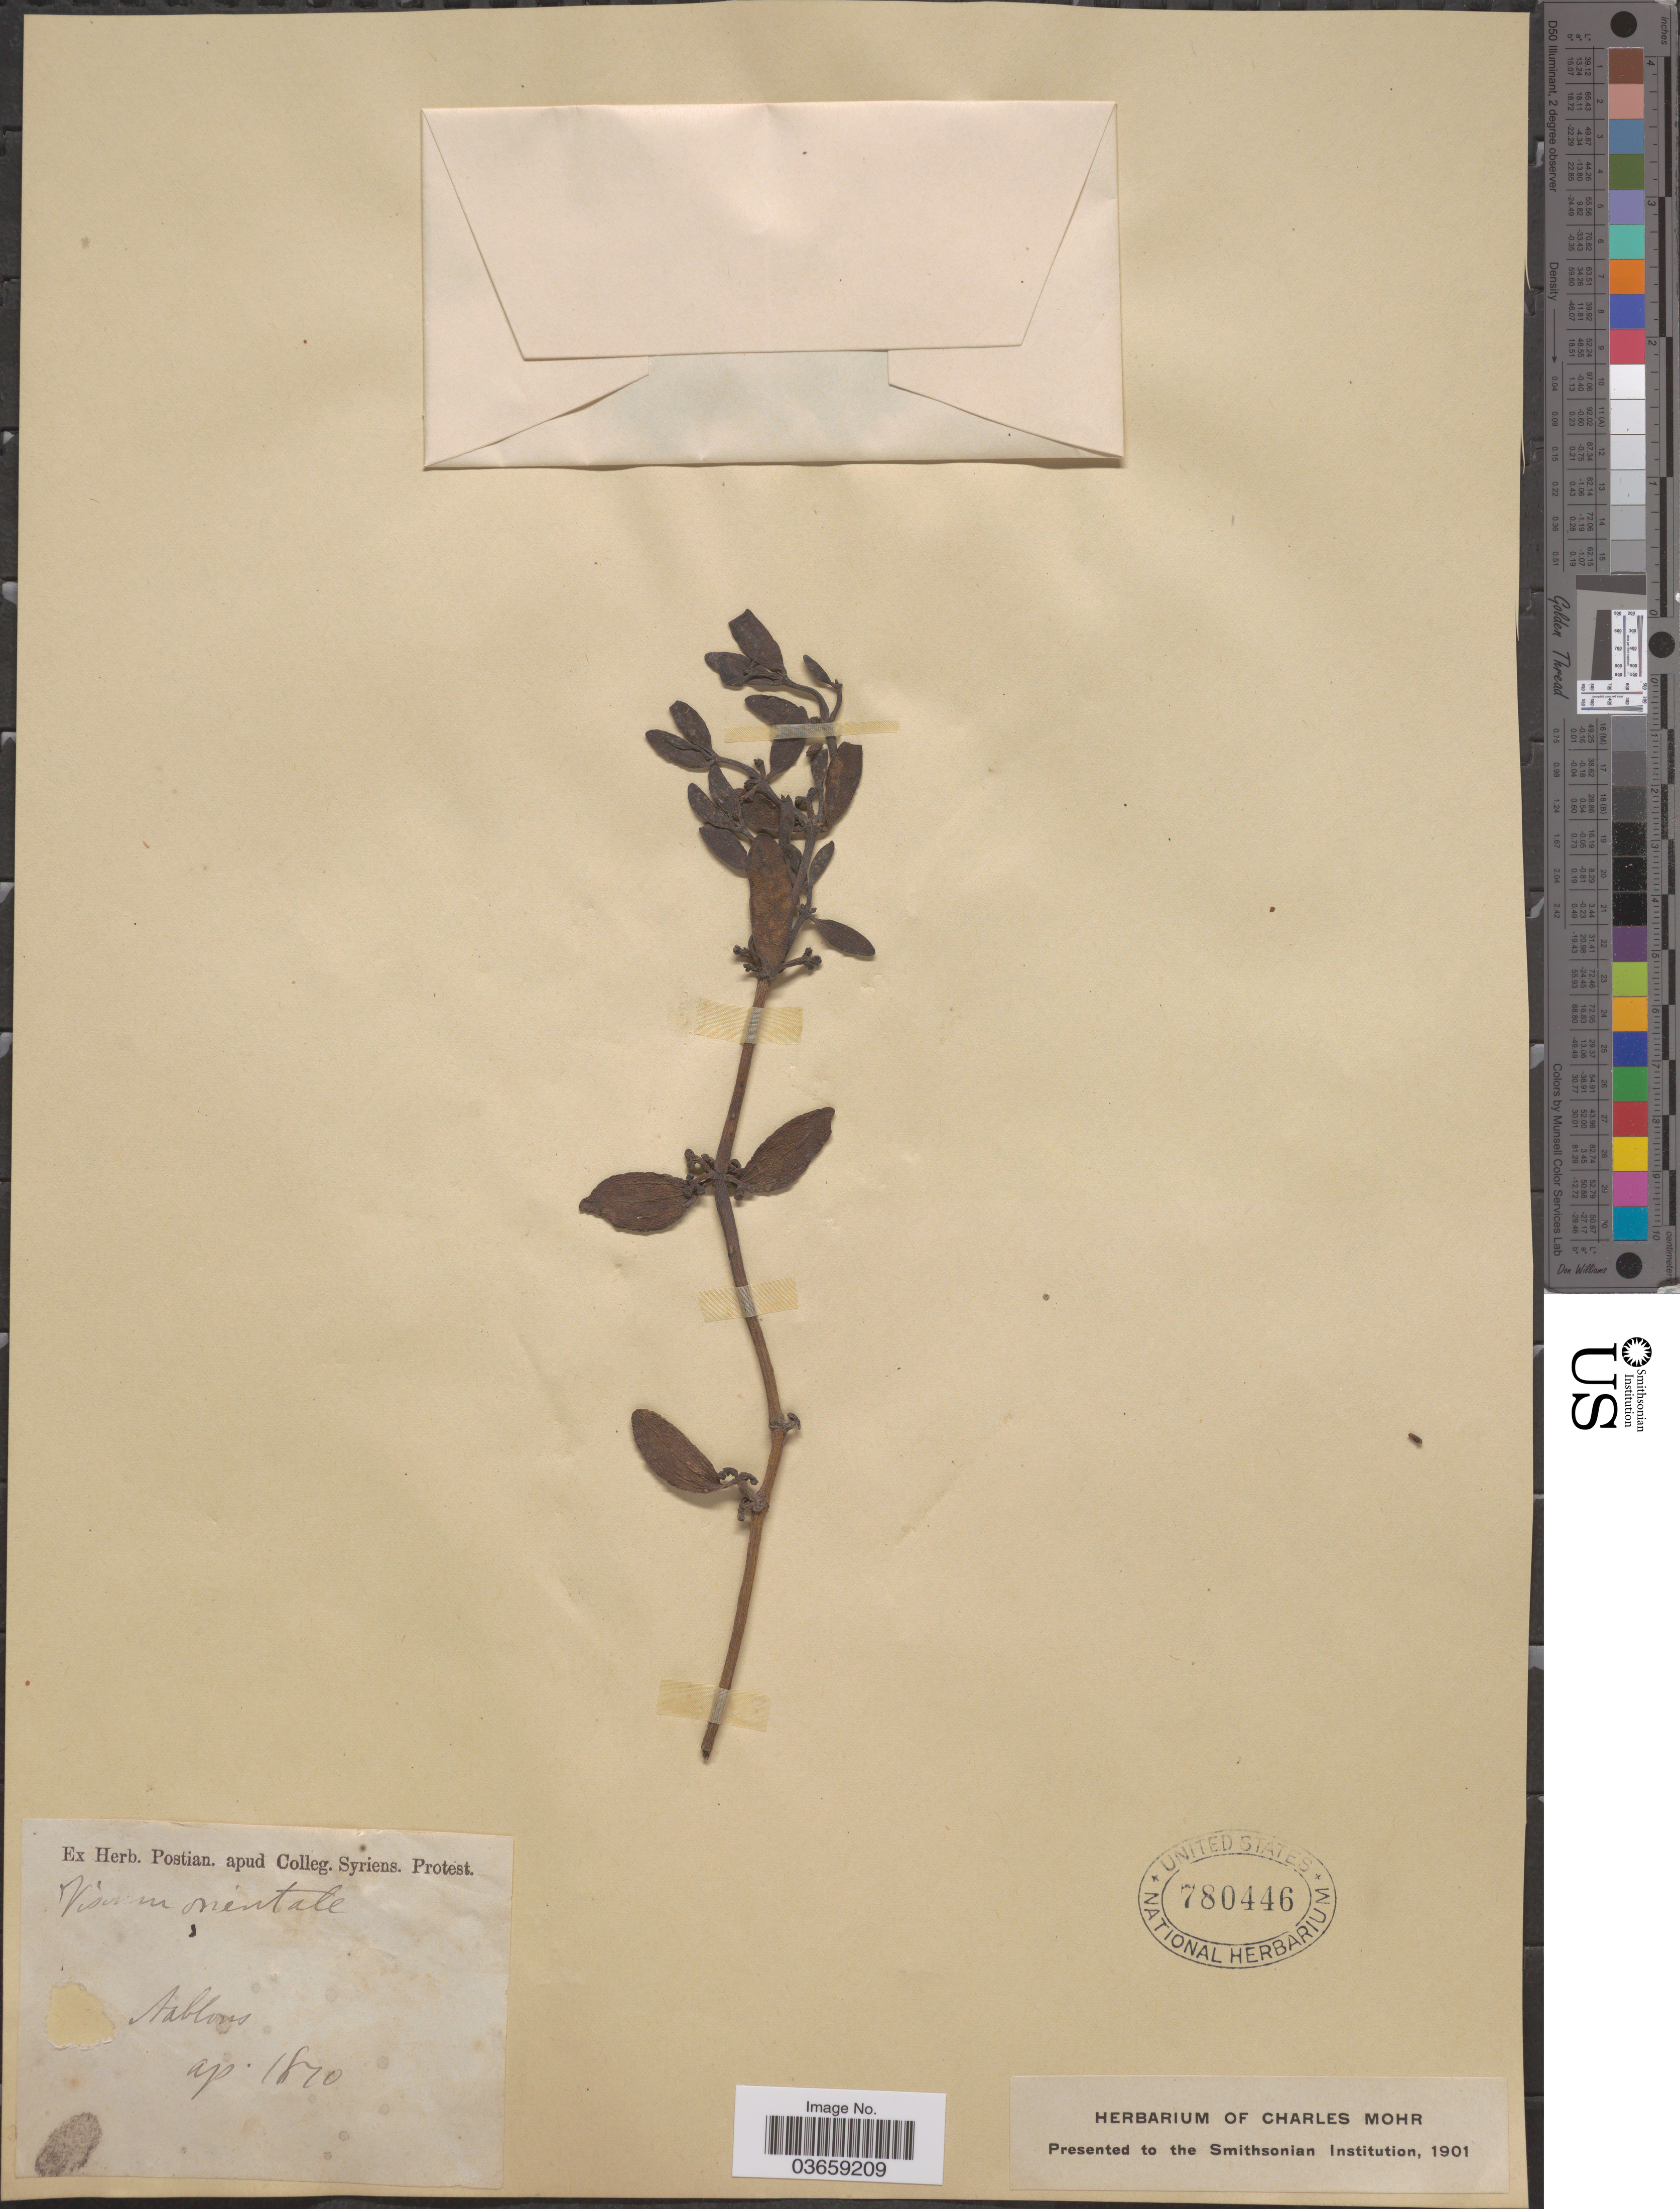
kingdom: Plantae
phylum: Tracheophyta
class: Magnoliopsida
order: Santalales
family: Viscaceae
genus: Viscum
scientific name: Viscum orientale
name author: DC.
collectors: ex herb. Postian. apud Colleg. Syriens. Protest. USE "Fannie P. A. Shepard" (10308853) AS PRIMARY COLLECTOR INSTEAD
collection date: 1870-04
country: Israel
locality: Nablous.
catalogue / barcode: US 780446